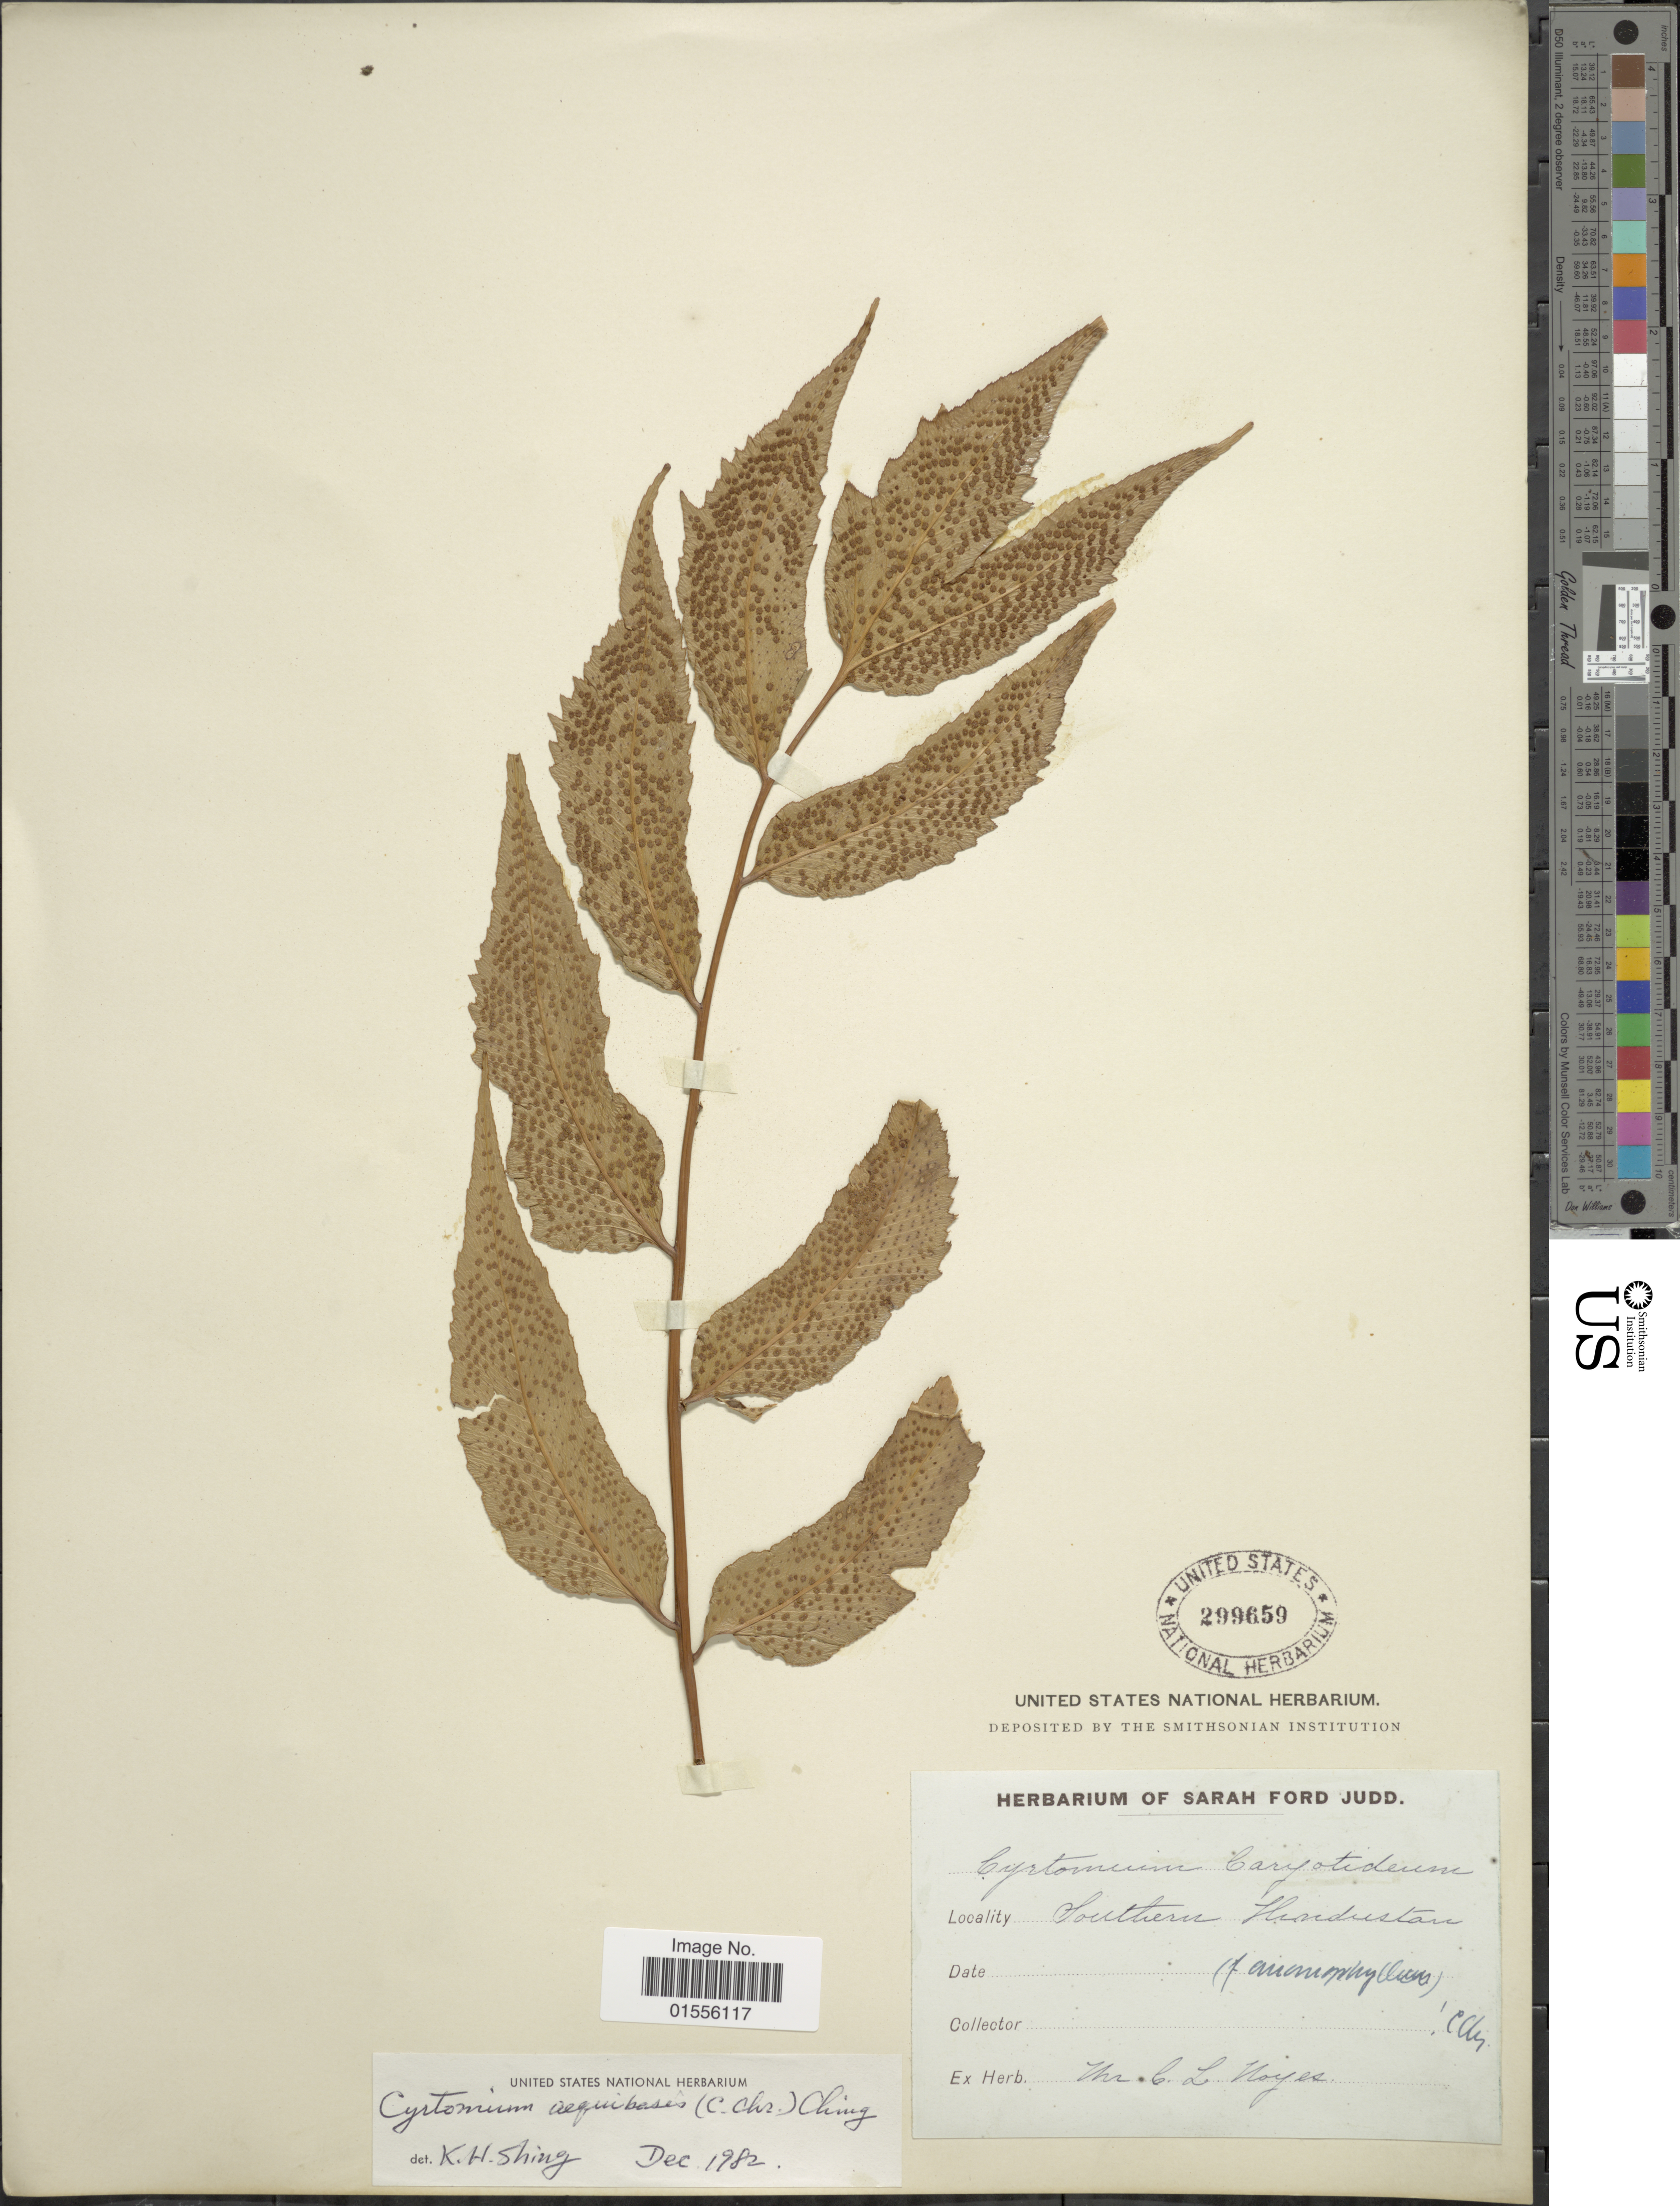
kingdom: Plantae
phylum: Tracheophyta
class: Polypodiopsida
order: Polypodiales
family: Dryopteridaceae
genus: Cyrtomium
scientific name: Cyrtomium aequibasis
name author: (C. Chr.) Ching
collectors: C. Noyes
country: India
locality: Southern Hindustan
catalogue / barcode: US 299659